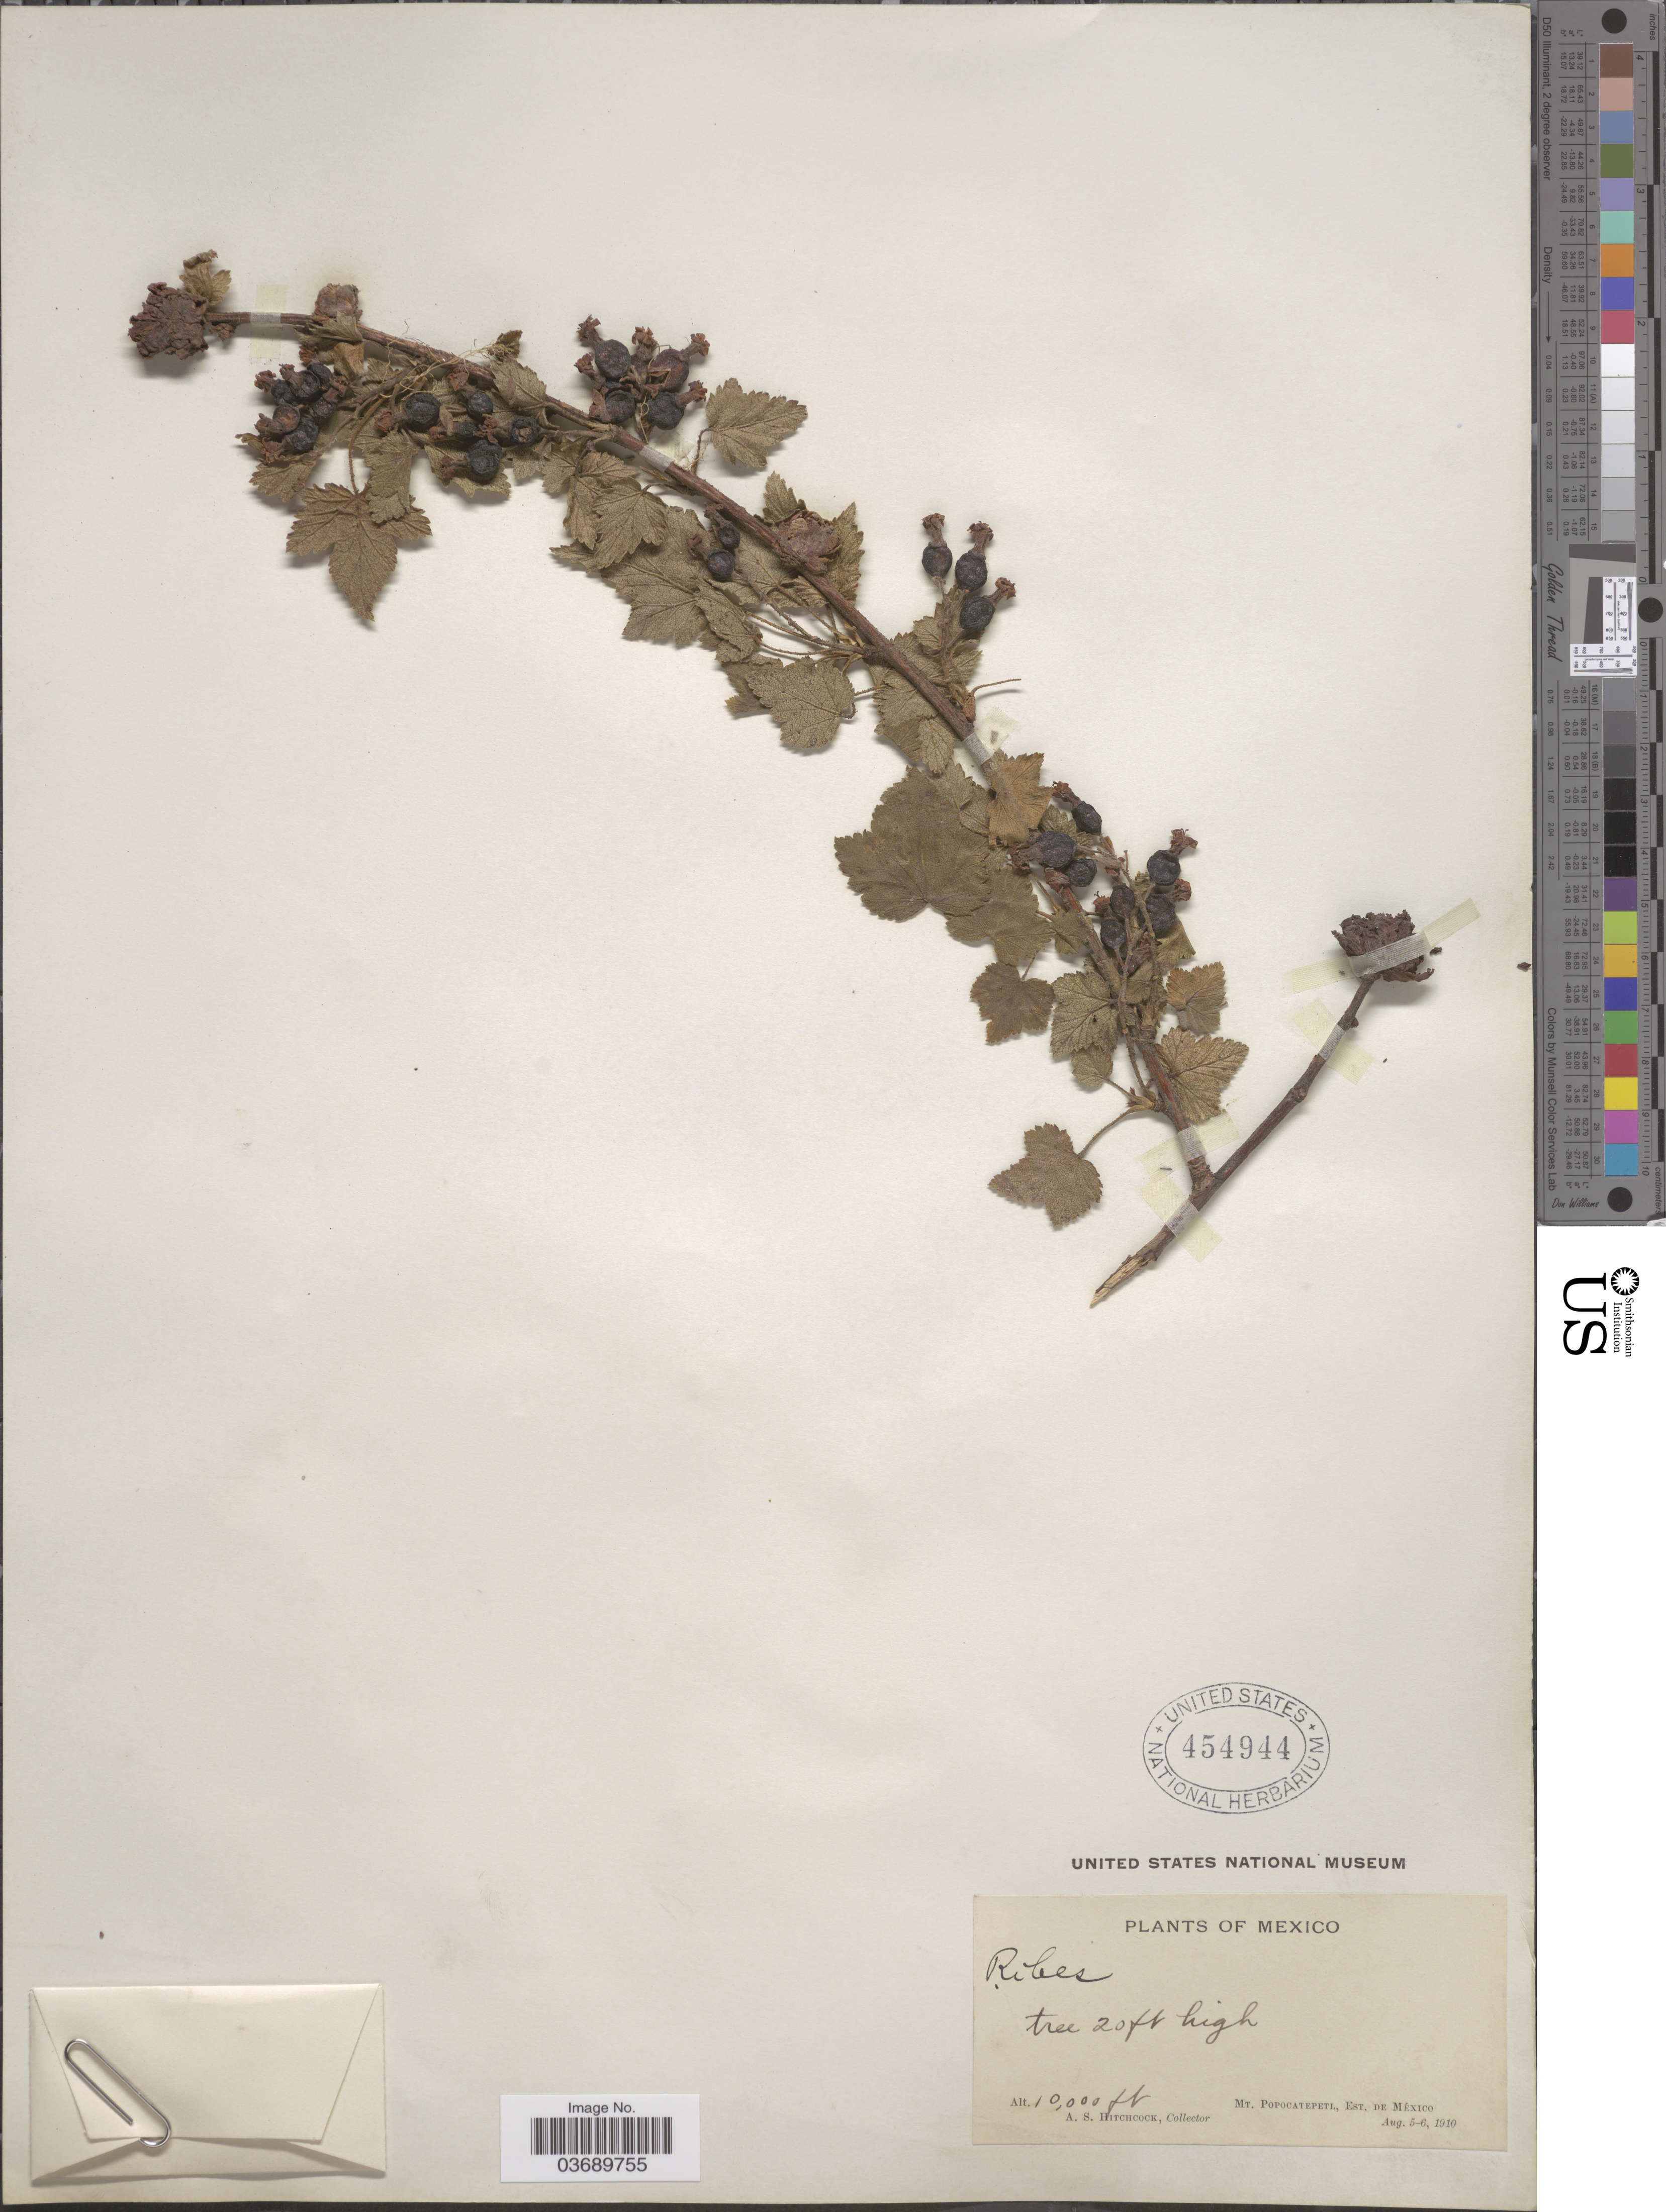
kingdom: Plantae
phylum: Tracheophyta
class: Magnoliopsida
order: Saxifragales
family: Grossulariaceae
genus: Ribes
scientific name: Ribes rugosum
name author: Coville & Rose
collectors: A. S. Hitchcock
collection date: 1910-08-05/1910-08-06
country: Mexico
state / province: México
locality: Mt. Popocatepetl, Est. De México.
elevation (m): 3048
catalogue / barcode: US 454944